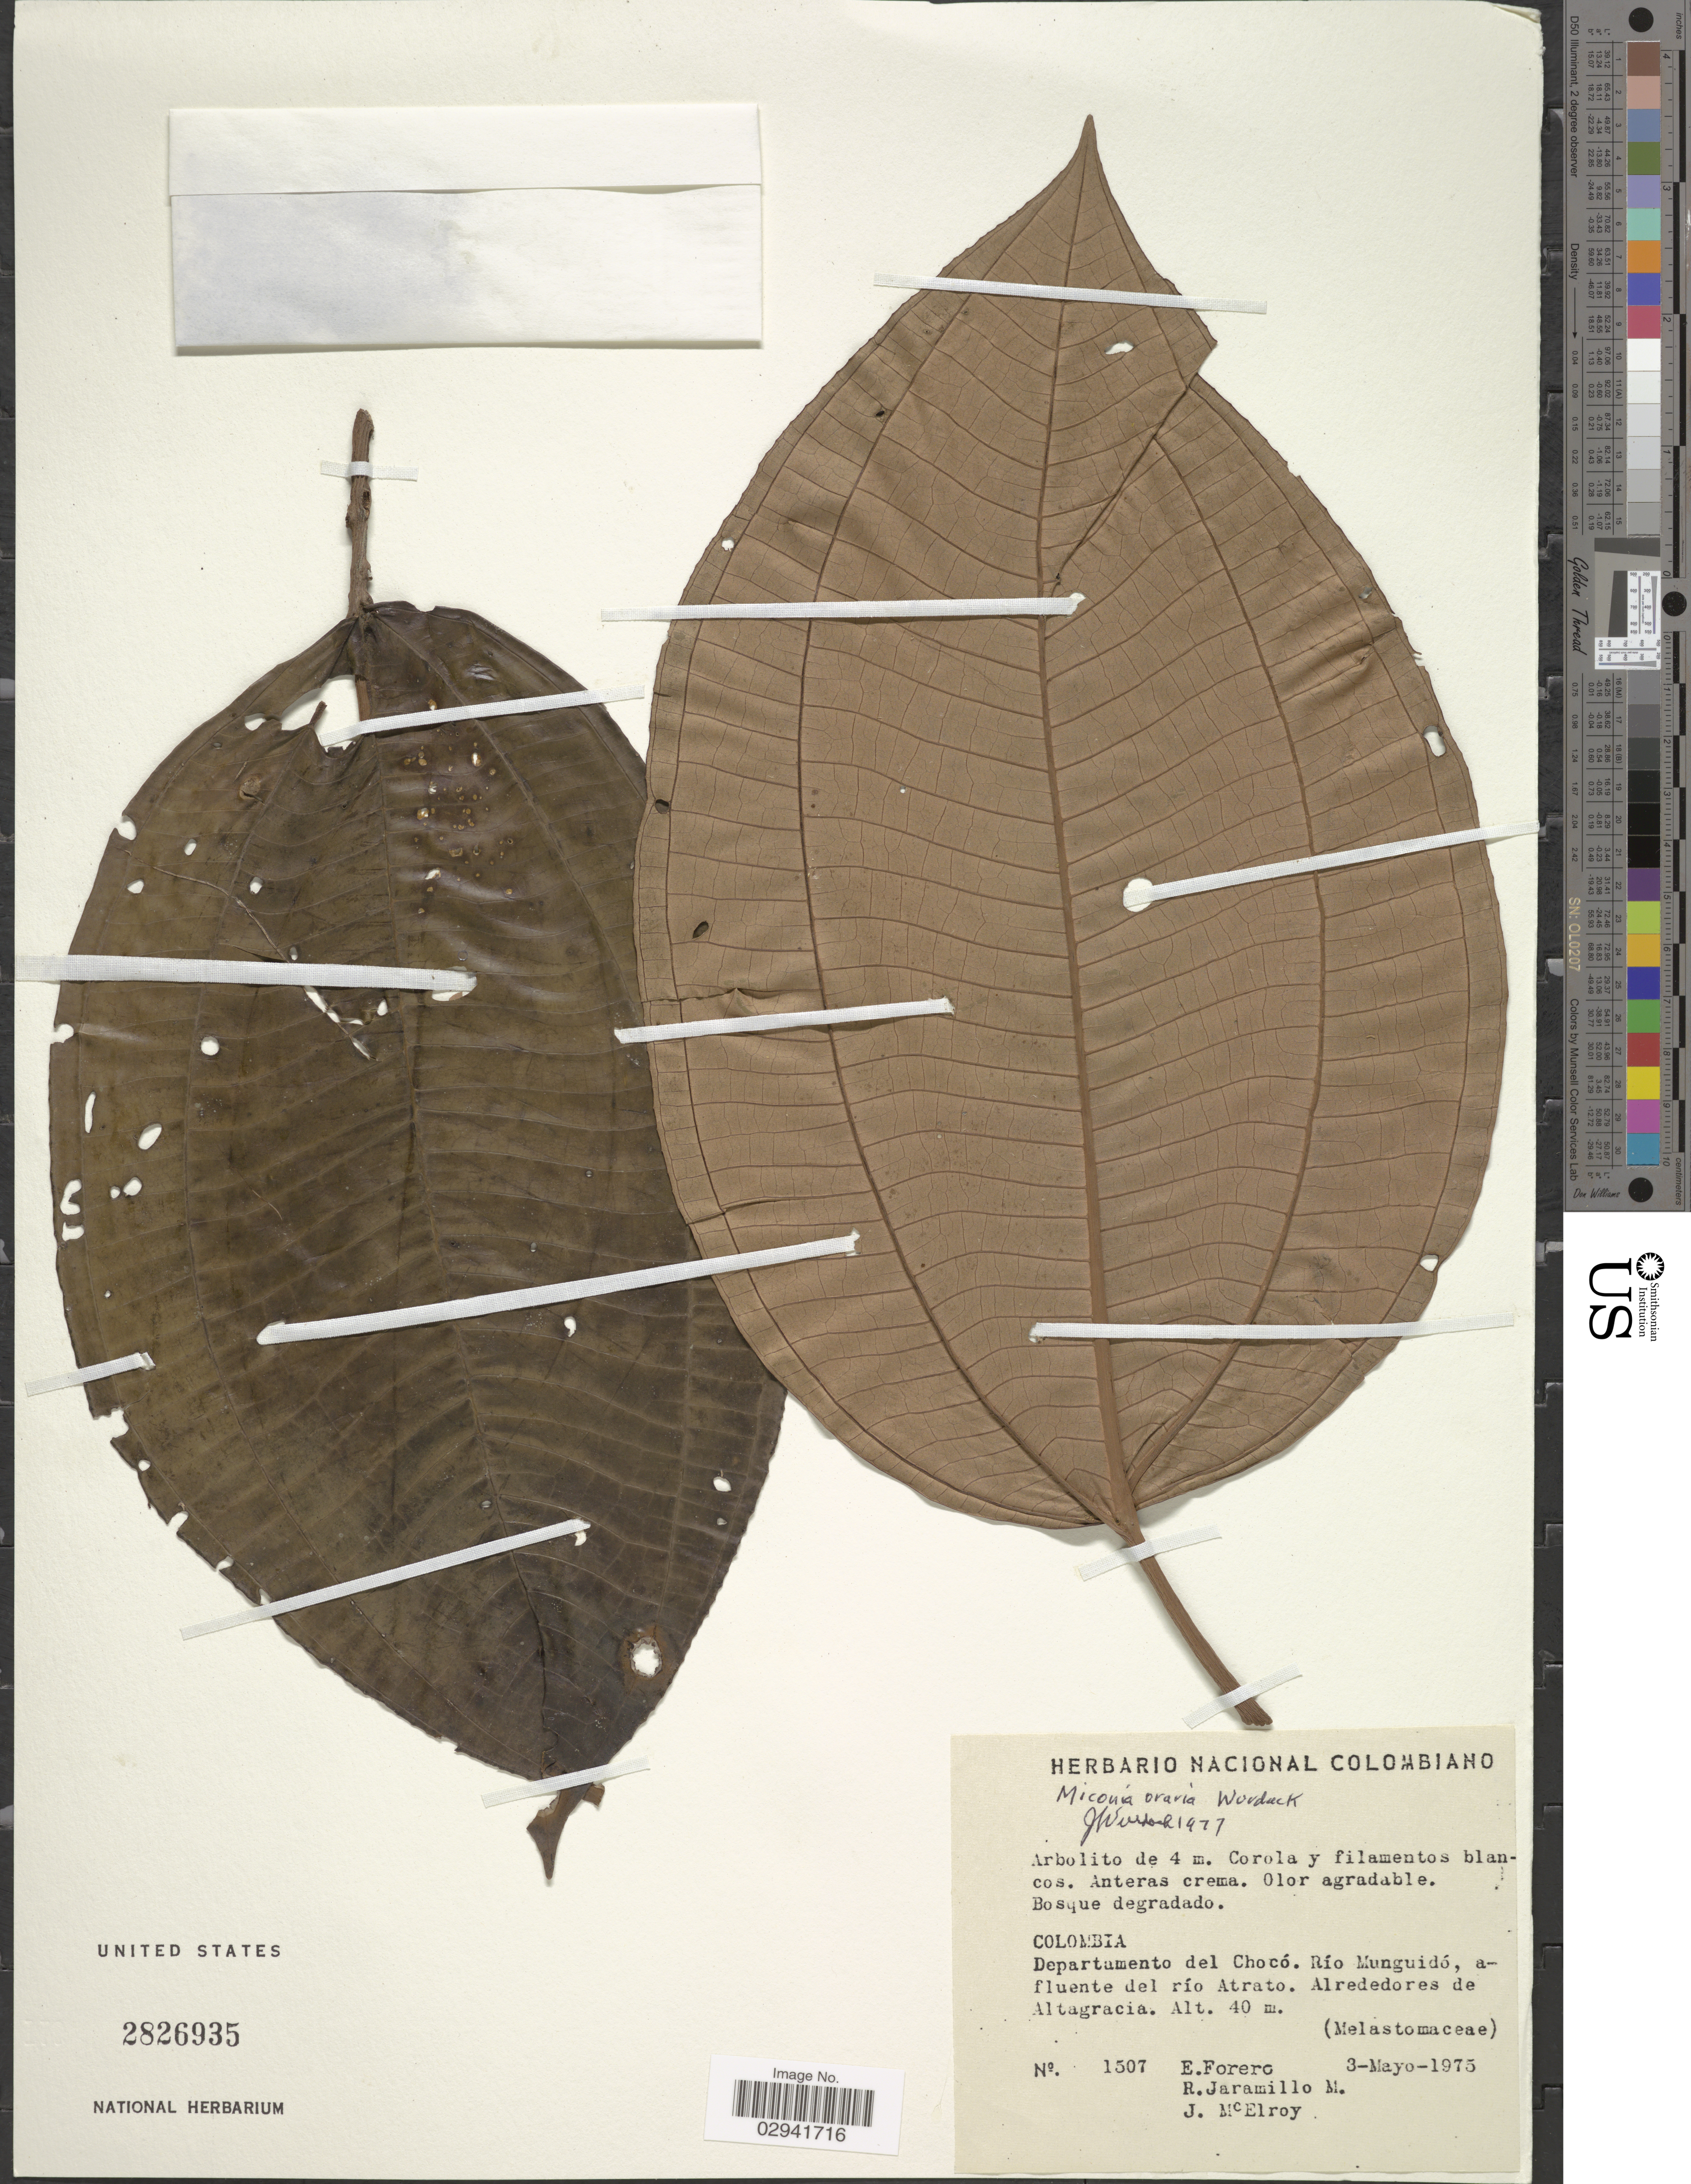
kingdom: Plantae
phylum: Tracheophyta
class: Magnoliopsida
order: Myrtales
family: Melastomataceae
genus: Miconia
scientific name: Miconia oraria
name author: Wurdack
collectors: E. Forero, R. Jaramillo M. & J. B. McElroy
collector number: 1507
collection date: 1975-05-03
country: Colombia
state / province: Chocó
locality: Departamento del Chocó. Río Munguidó, afluente del río Atrato. Alrededores de Altagracia.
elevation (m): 40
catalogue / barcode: US 2826935